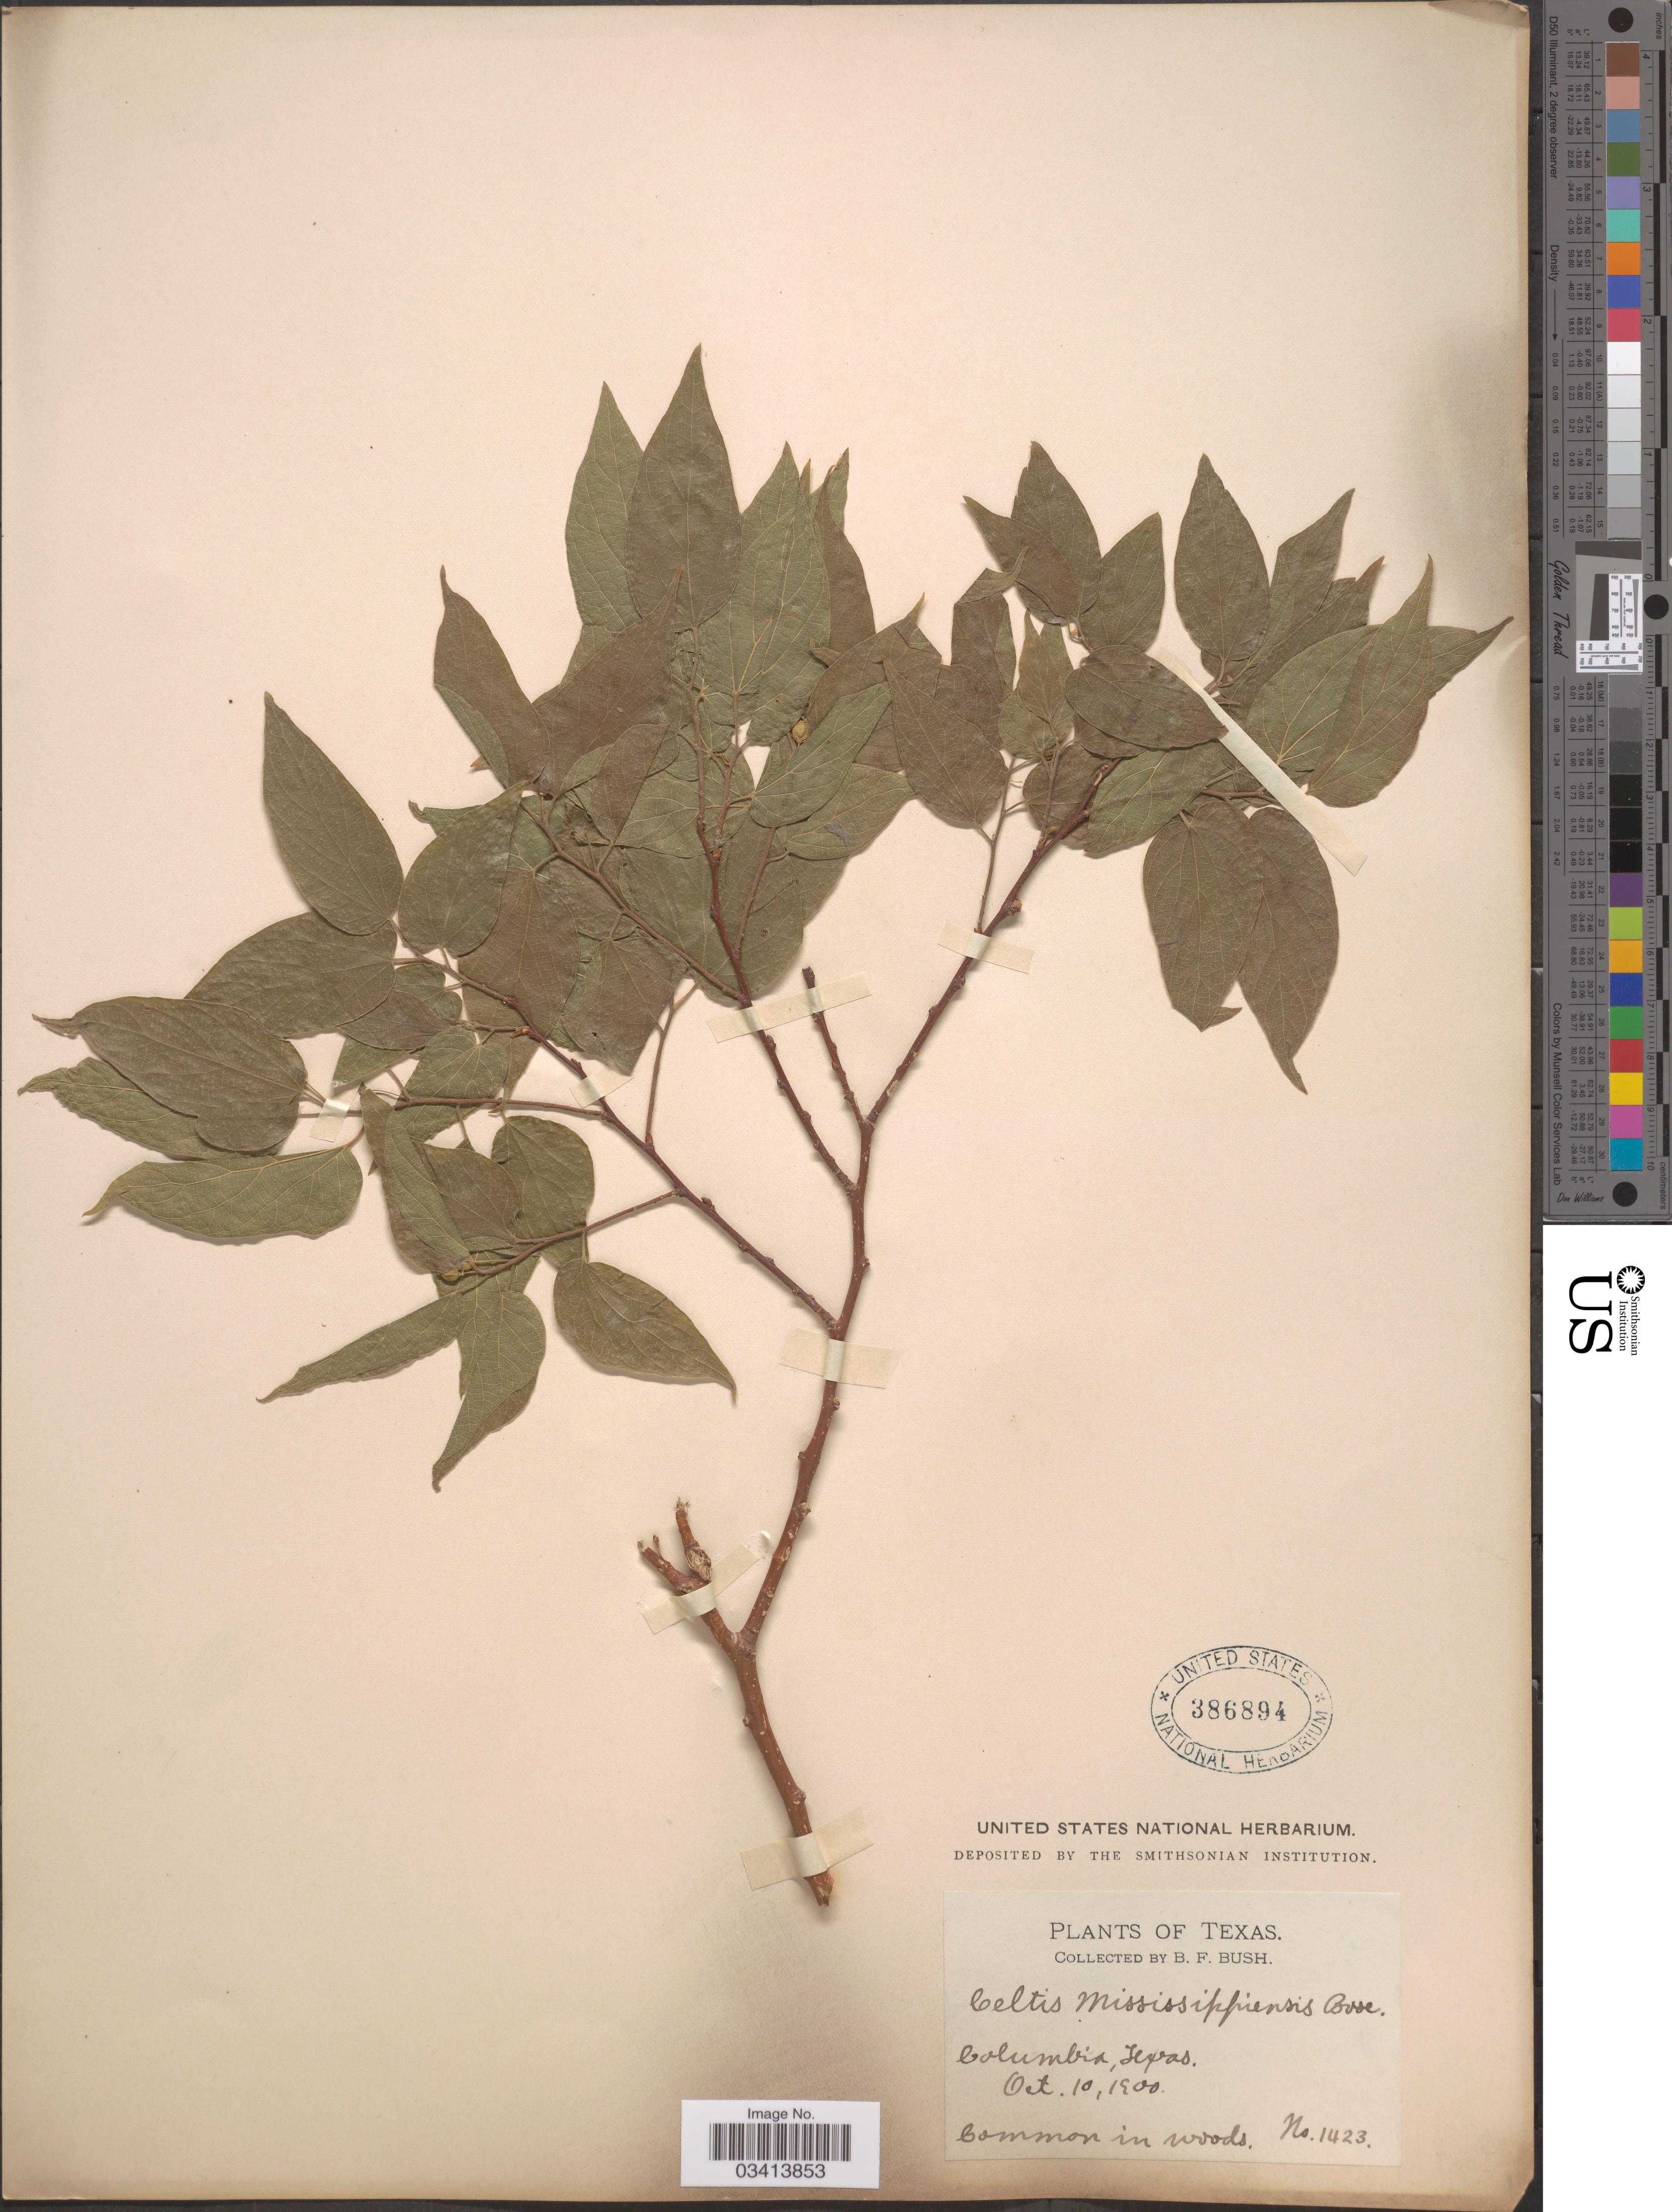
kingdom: Plantae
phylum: Tracheophyta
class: Magnoliopsida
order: Rosales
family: Cannabaceae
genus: Celtis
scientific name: Celtis mississippiensis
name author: Bosc ex Brendel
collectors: B. F. Bush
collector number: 1423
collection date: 1900-10-10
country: United States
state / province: Texas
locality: Columbia.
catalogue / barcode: US 386894